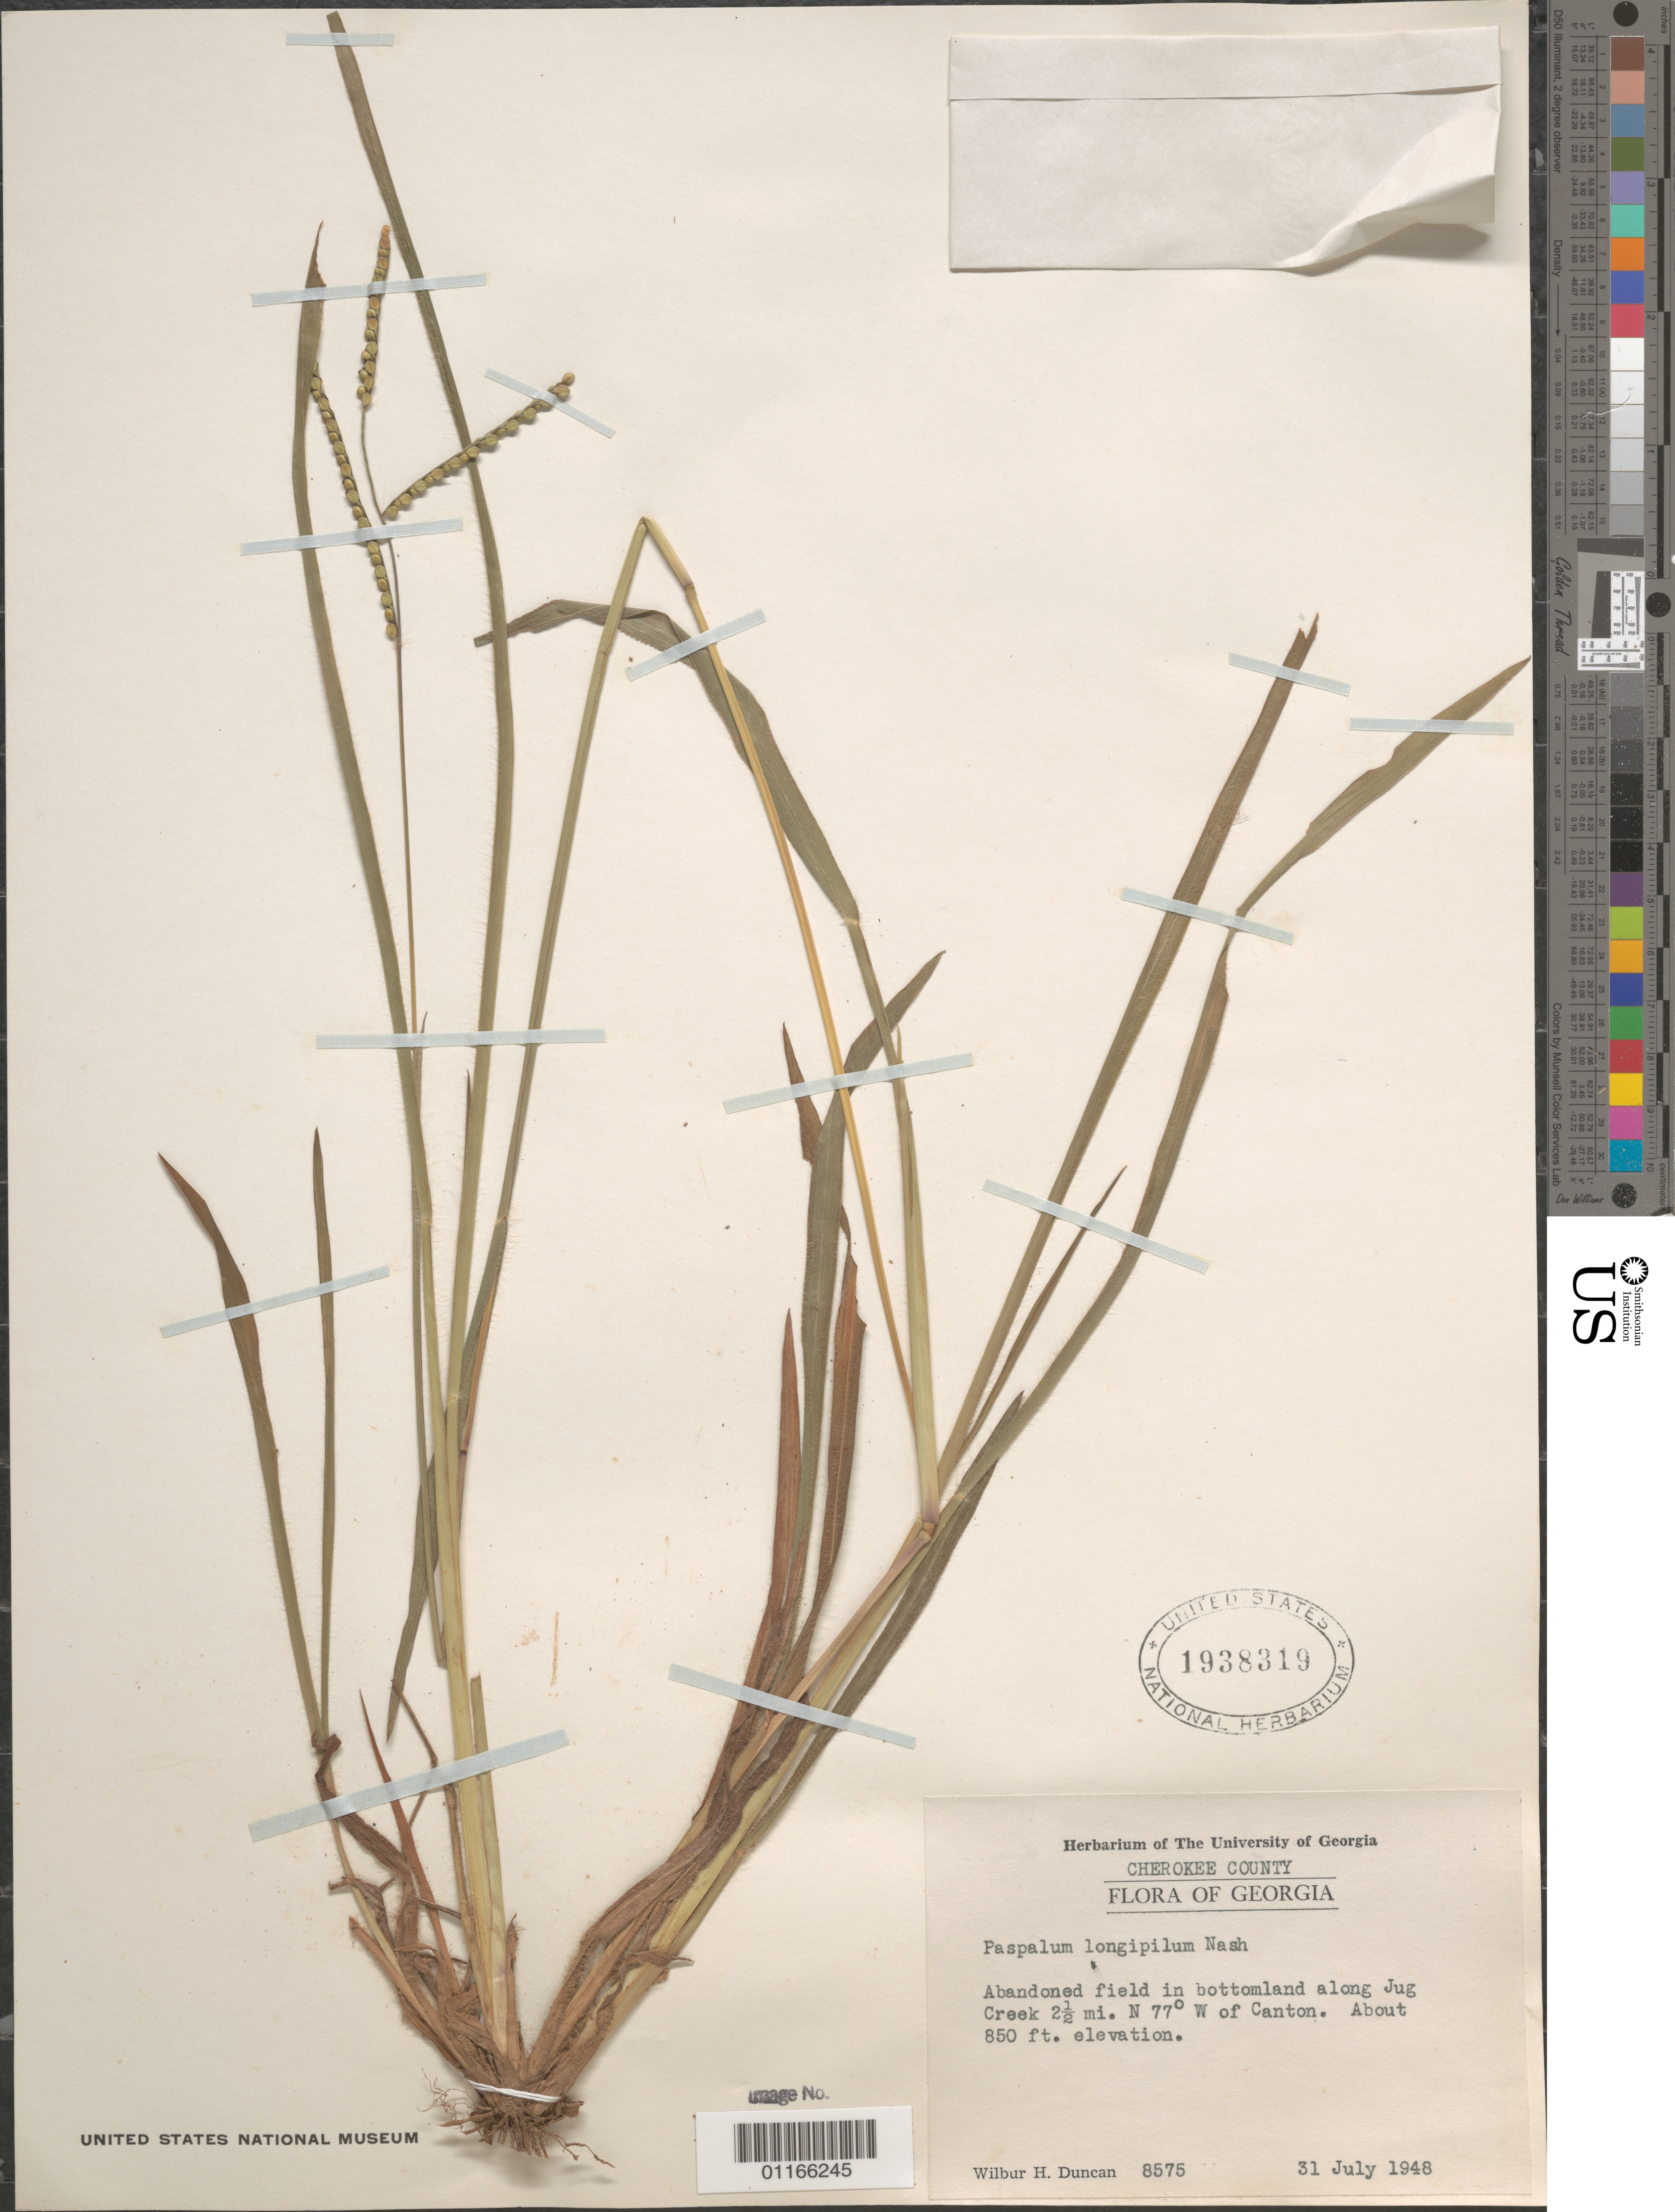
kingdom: Plantae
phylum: Tracheophyta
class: Liliopsida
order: Poales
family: Poaceae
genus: Paspalum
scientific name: Paspalum laeve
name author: Michx.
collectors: W. H. Duncan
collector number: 8575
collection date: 1948-07-31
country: United States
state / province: Georgia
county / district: Cherokee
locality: Along Jug Creek 2.5 mi. N 77degree W of Canton.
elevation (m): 259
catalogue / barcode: US 1938319